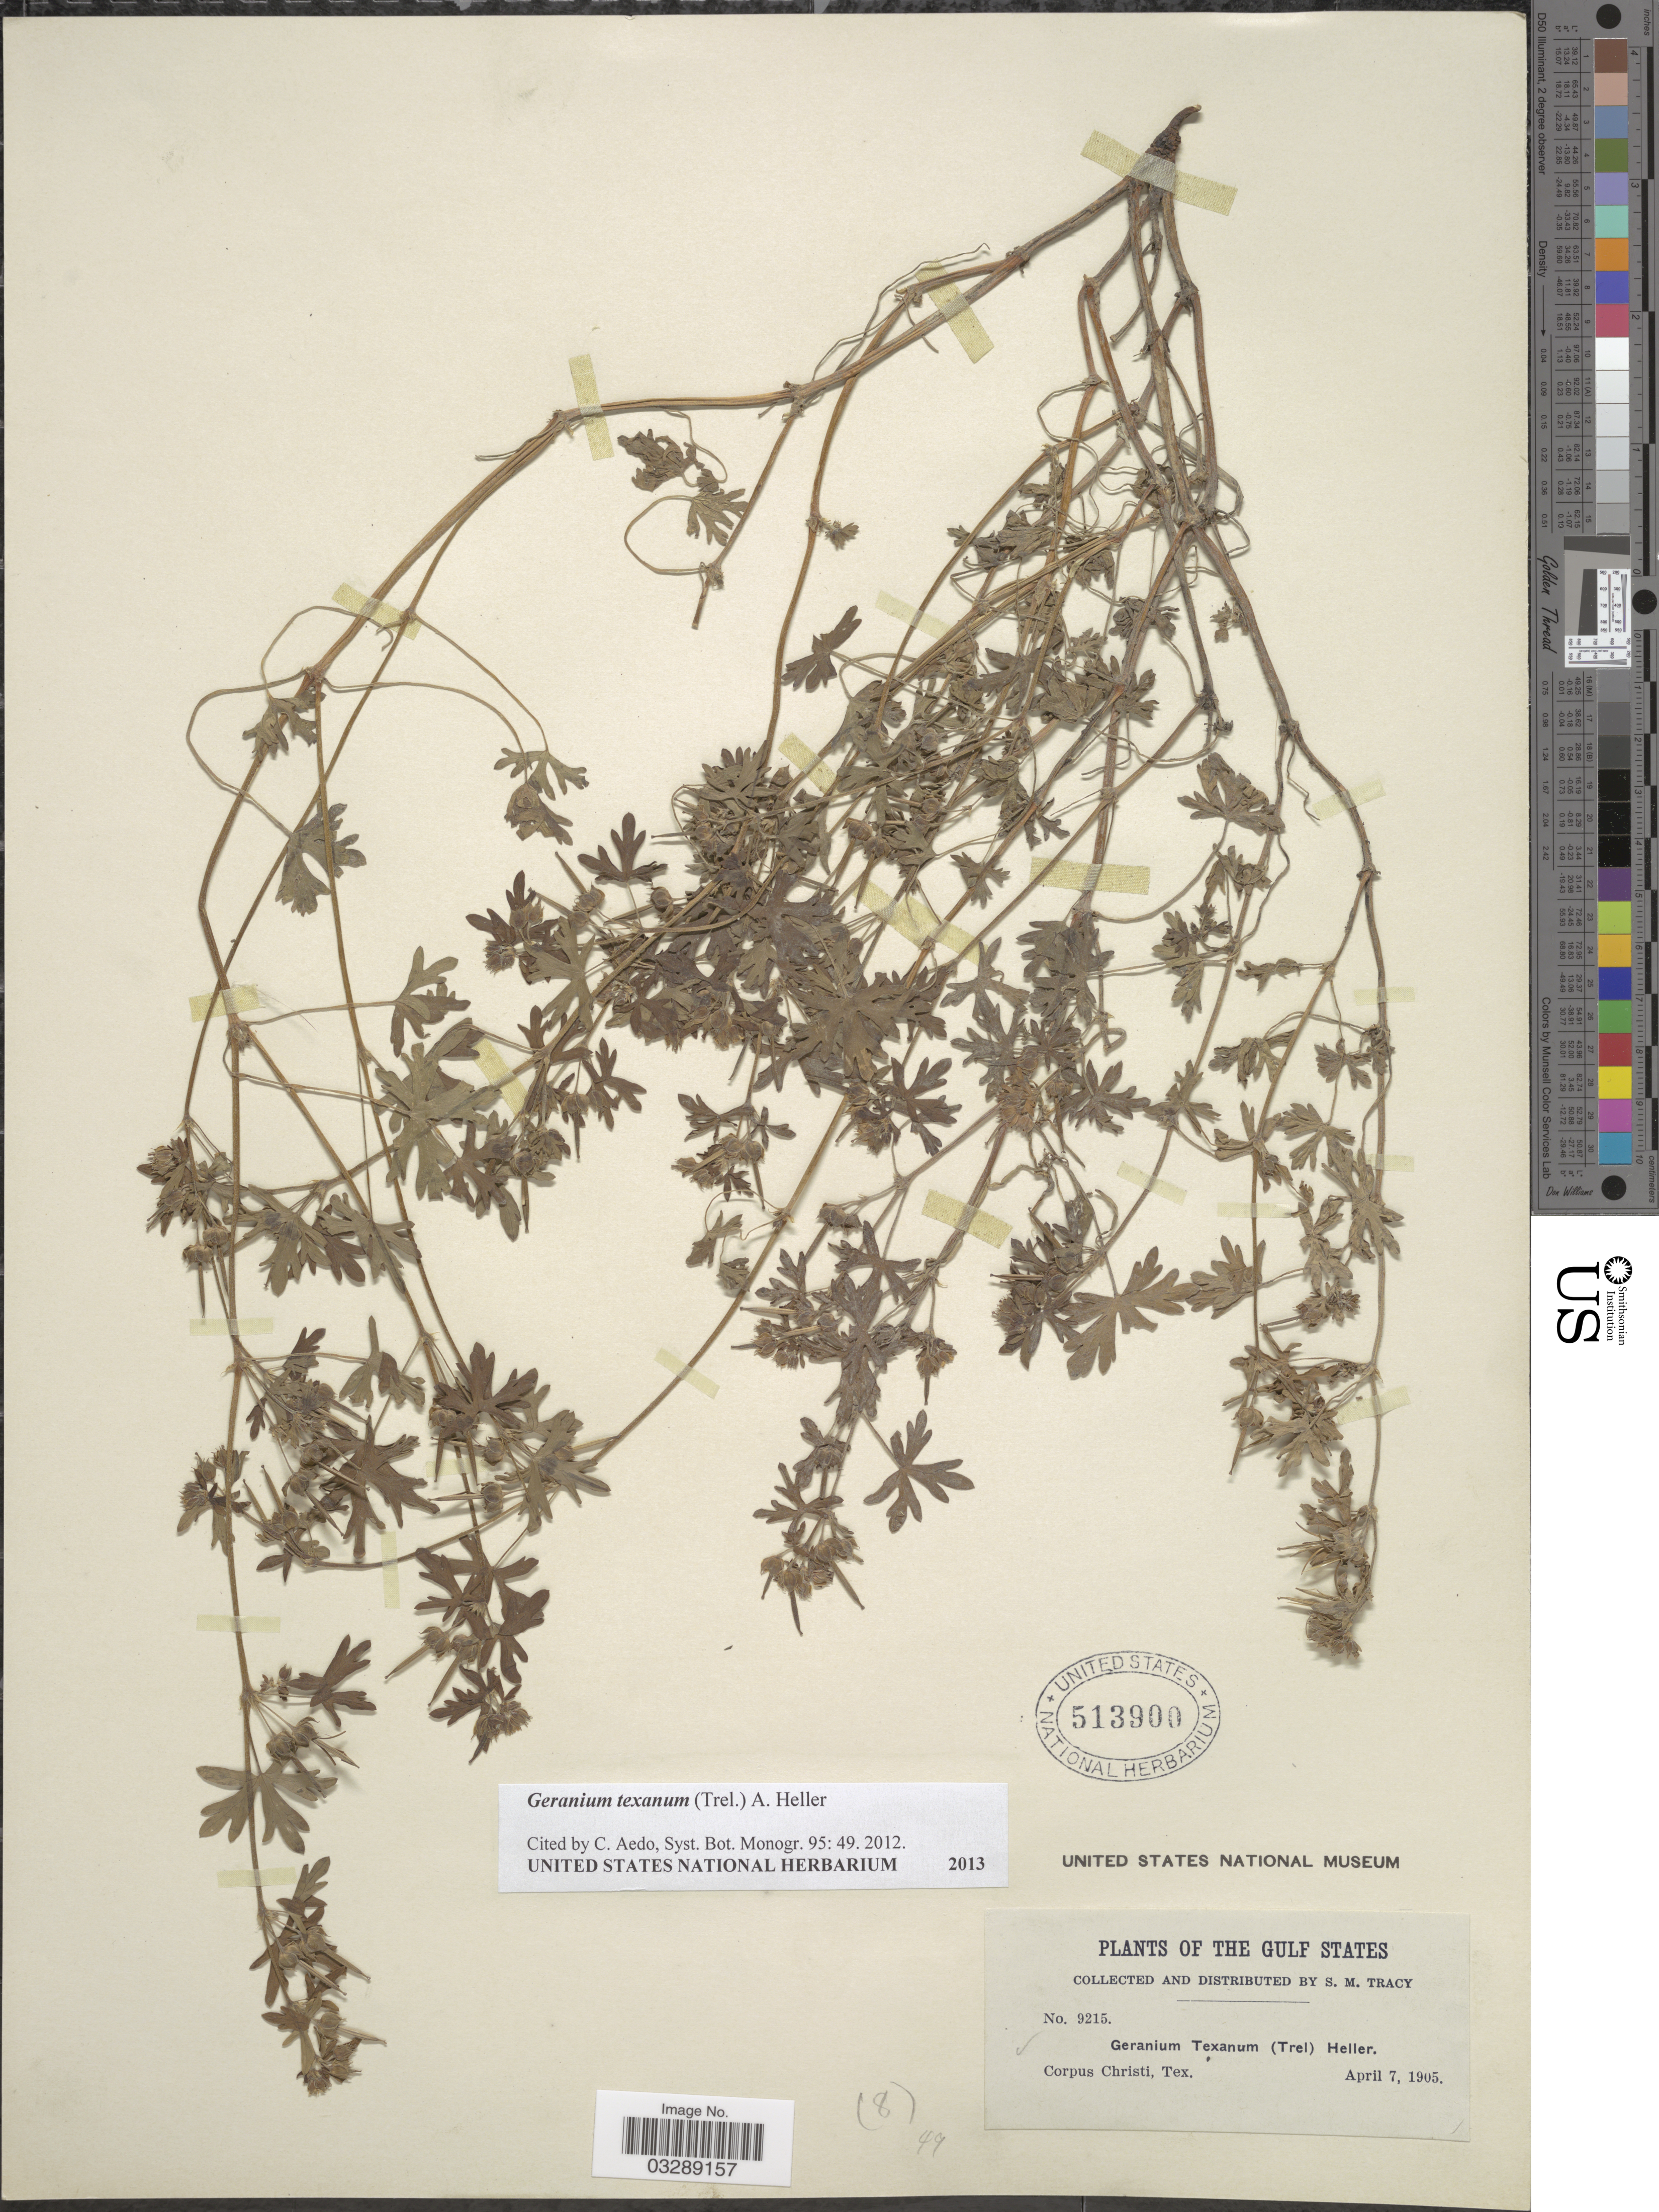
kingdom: Plantae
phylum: Tracheophyta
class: Magnoliopsida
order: Geraniales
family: Geraniaceae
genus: Geranium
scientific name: Geranium texanum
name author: (Trel.) A. Heller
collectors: S. M. Tracy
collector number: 9215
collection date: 1905-04-07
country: United States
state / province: Texas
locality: The Gulf States. Corpus Christi, Tex.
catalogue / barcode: US 513900